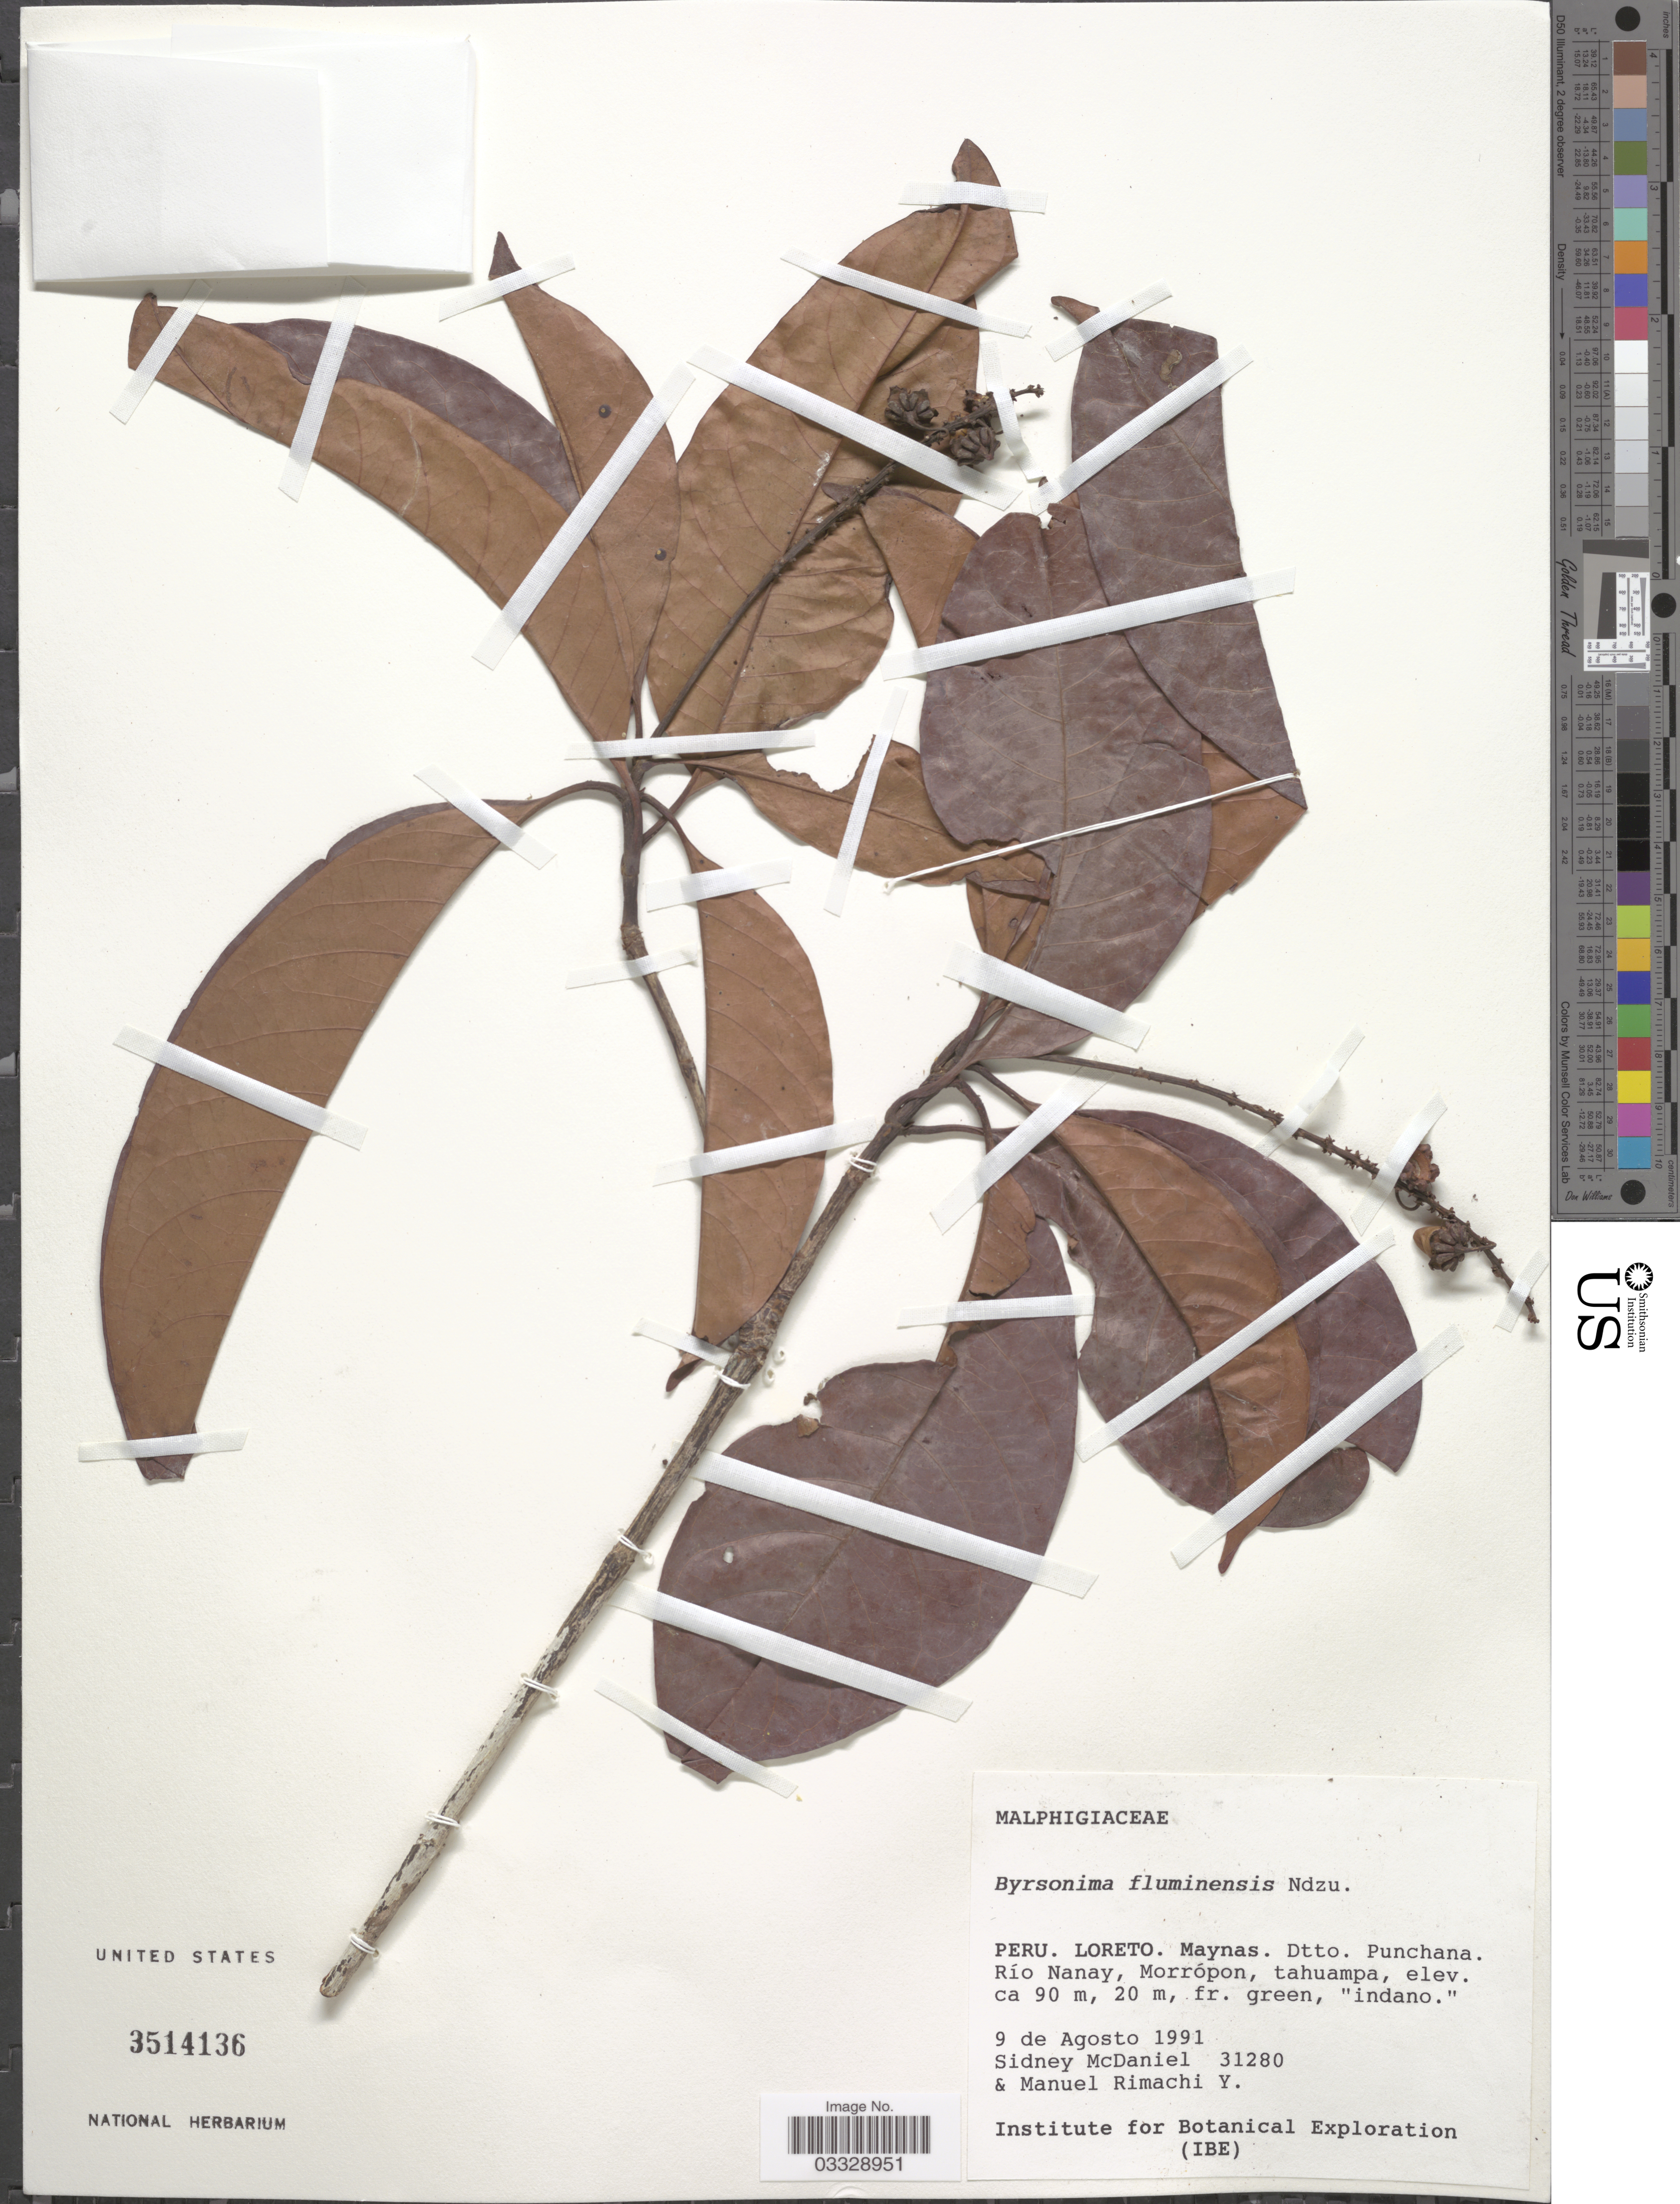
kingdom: Plantae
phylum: Tracheophyta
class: Magnoliopsida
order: Malpighiales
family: Malpighiaceae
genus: Byrsonima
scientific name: Byrsonima fluminensis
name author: Nied.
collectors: S. McDaniel & M. Rimachi Y.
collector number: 31280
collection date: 1991-08-09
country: Peru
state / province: Loreto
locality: Maynas. Dtto. Punchana. Río Nanay, Morrópon, tahuampa.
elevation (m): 90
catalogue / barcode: US 3514136